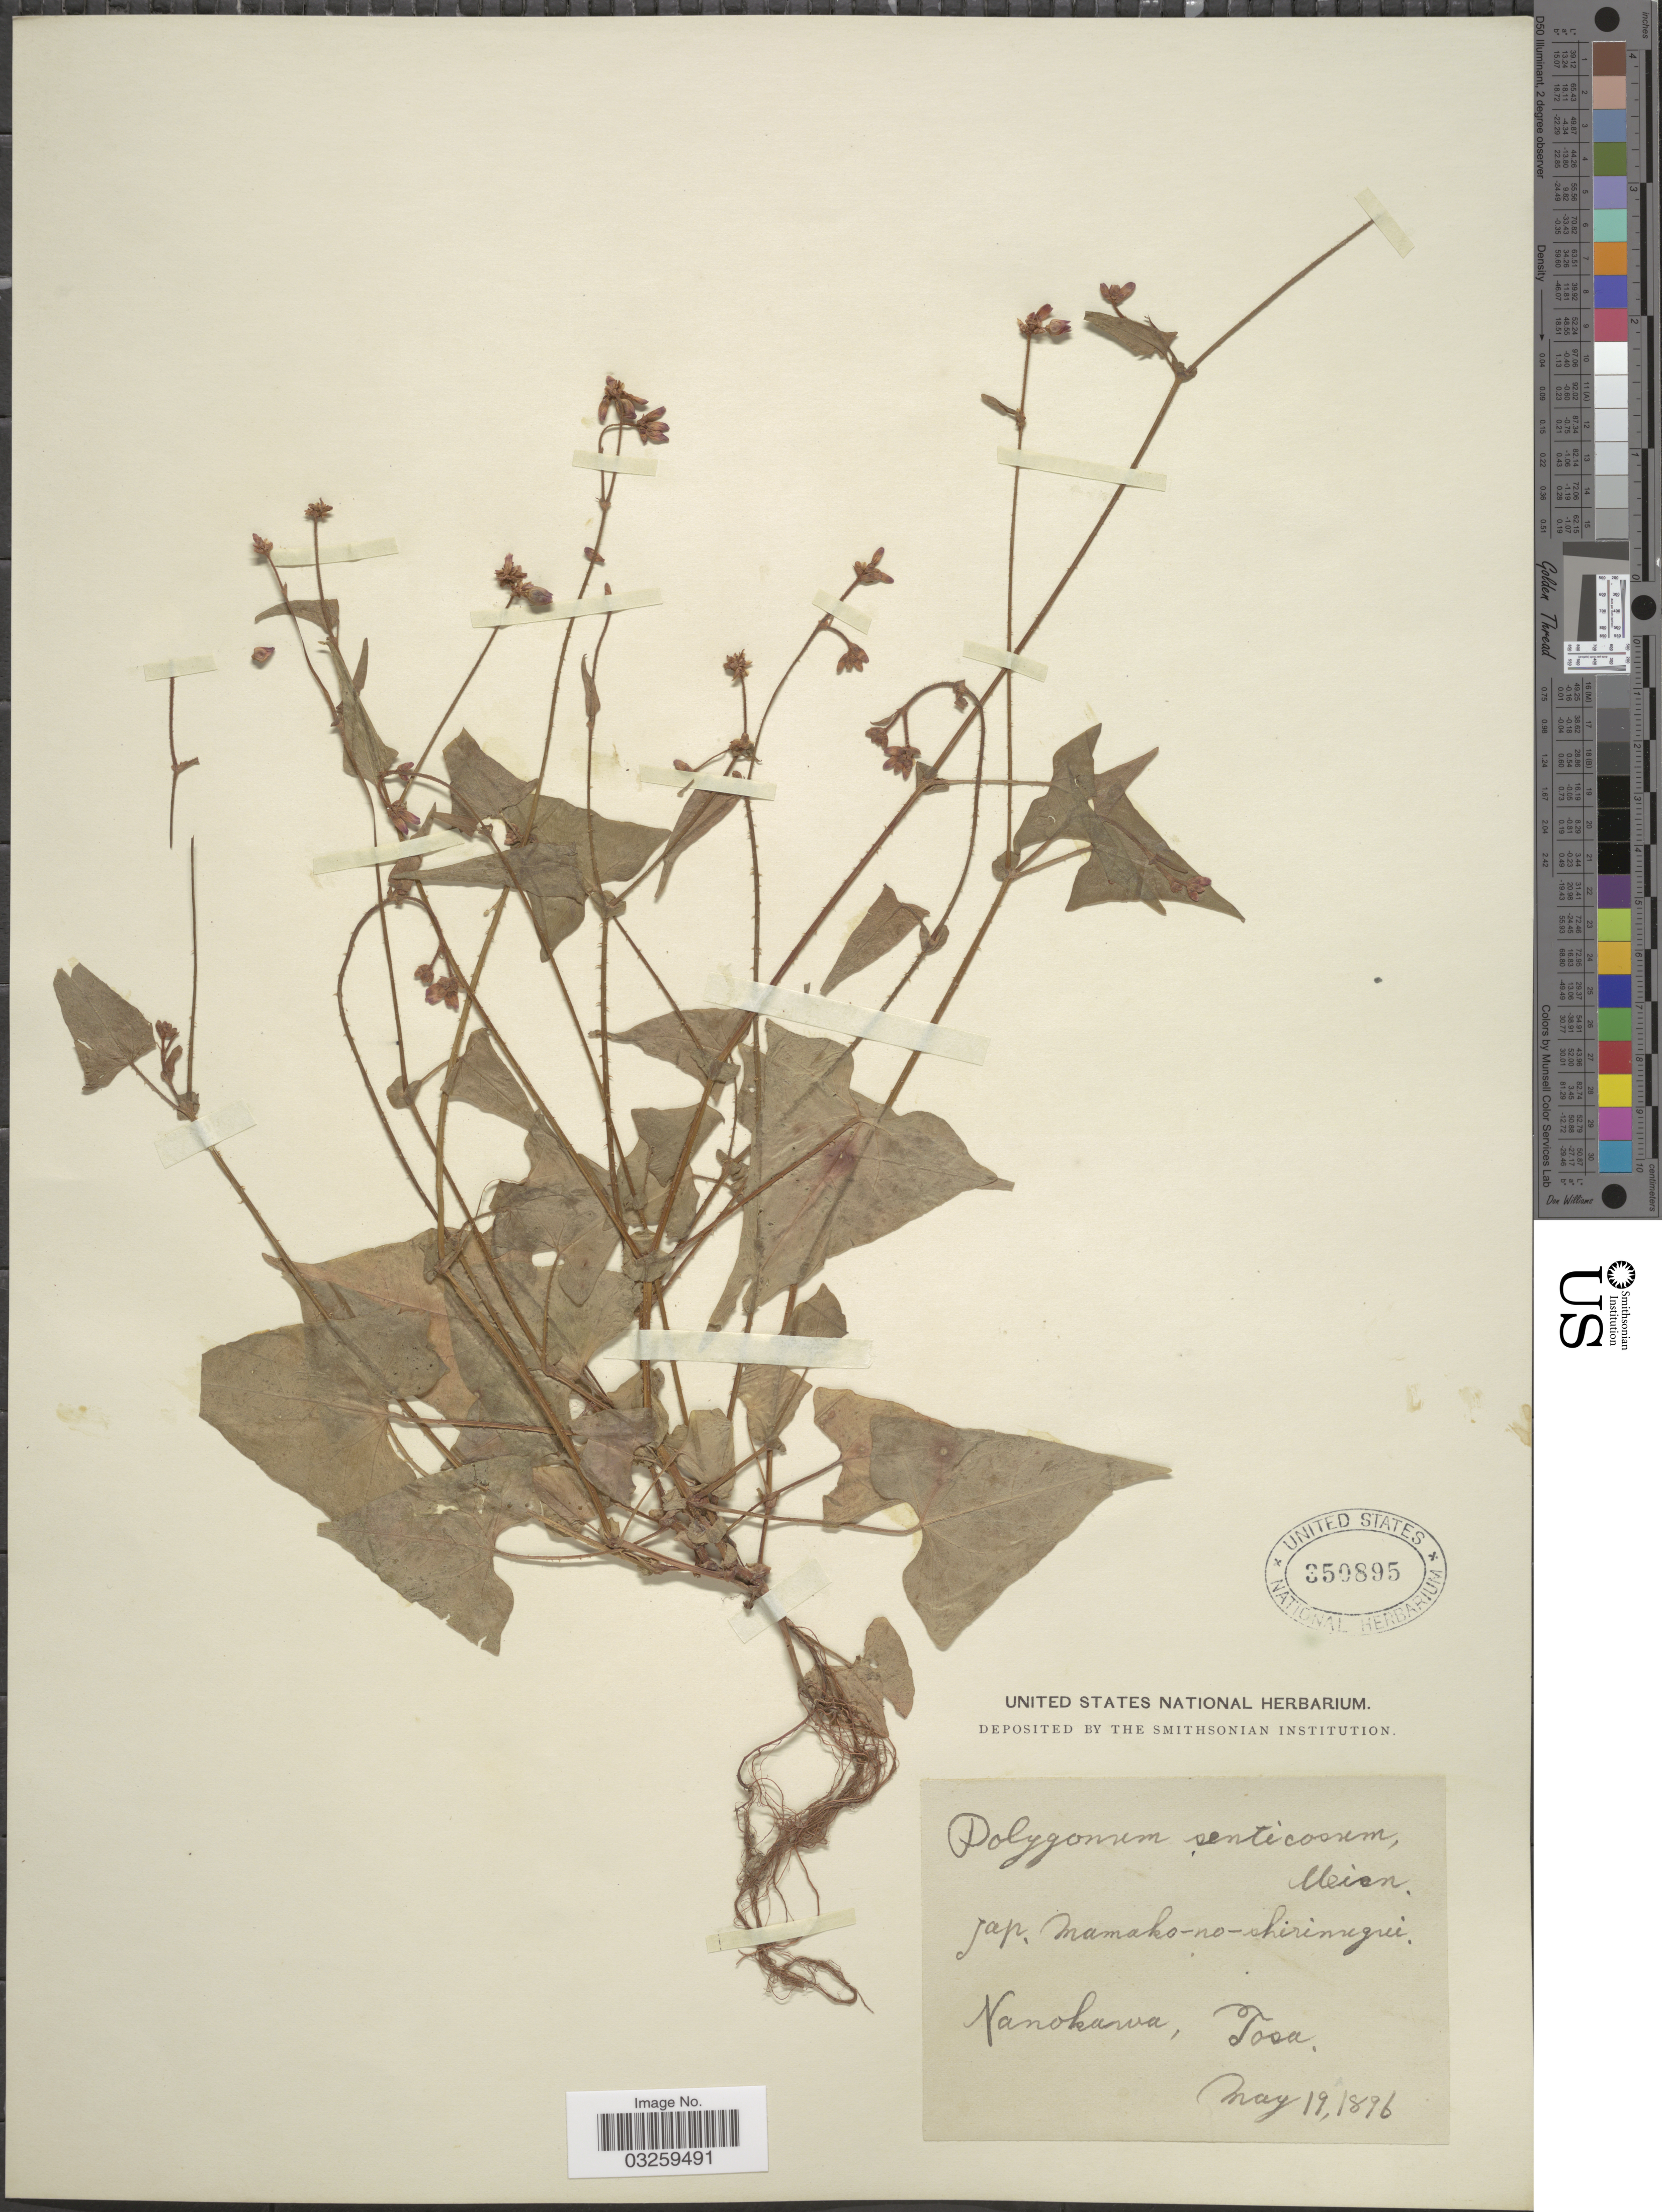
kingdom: Plantae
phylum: Tracheophyta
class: Magnoliopsida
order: Caryophyllales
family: Polygonaceae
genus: Polygonum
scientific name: Polygonum senticosum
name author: Franch. & Sav.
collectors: ex herb. United States National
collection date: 1896-05-19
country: Japan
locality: Nanokawa, Tosa.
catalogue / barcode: US 350895